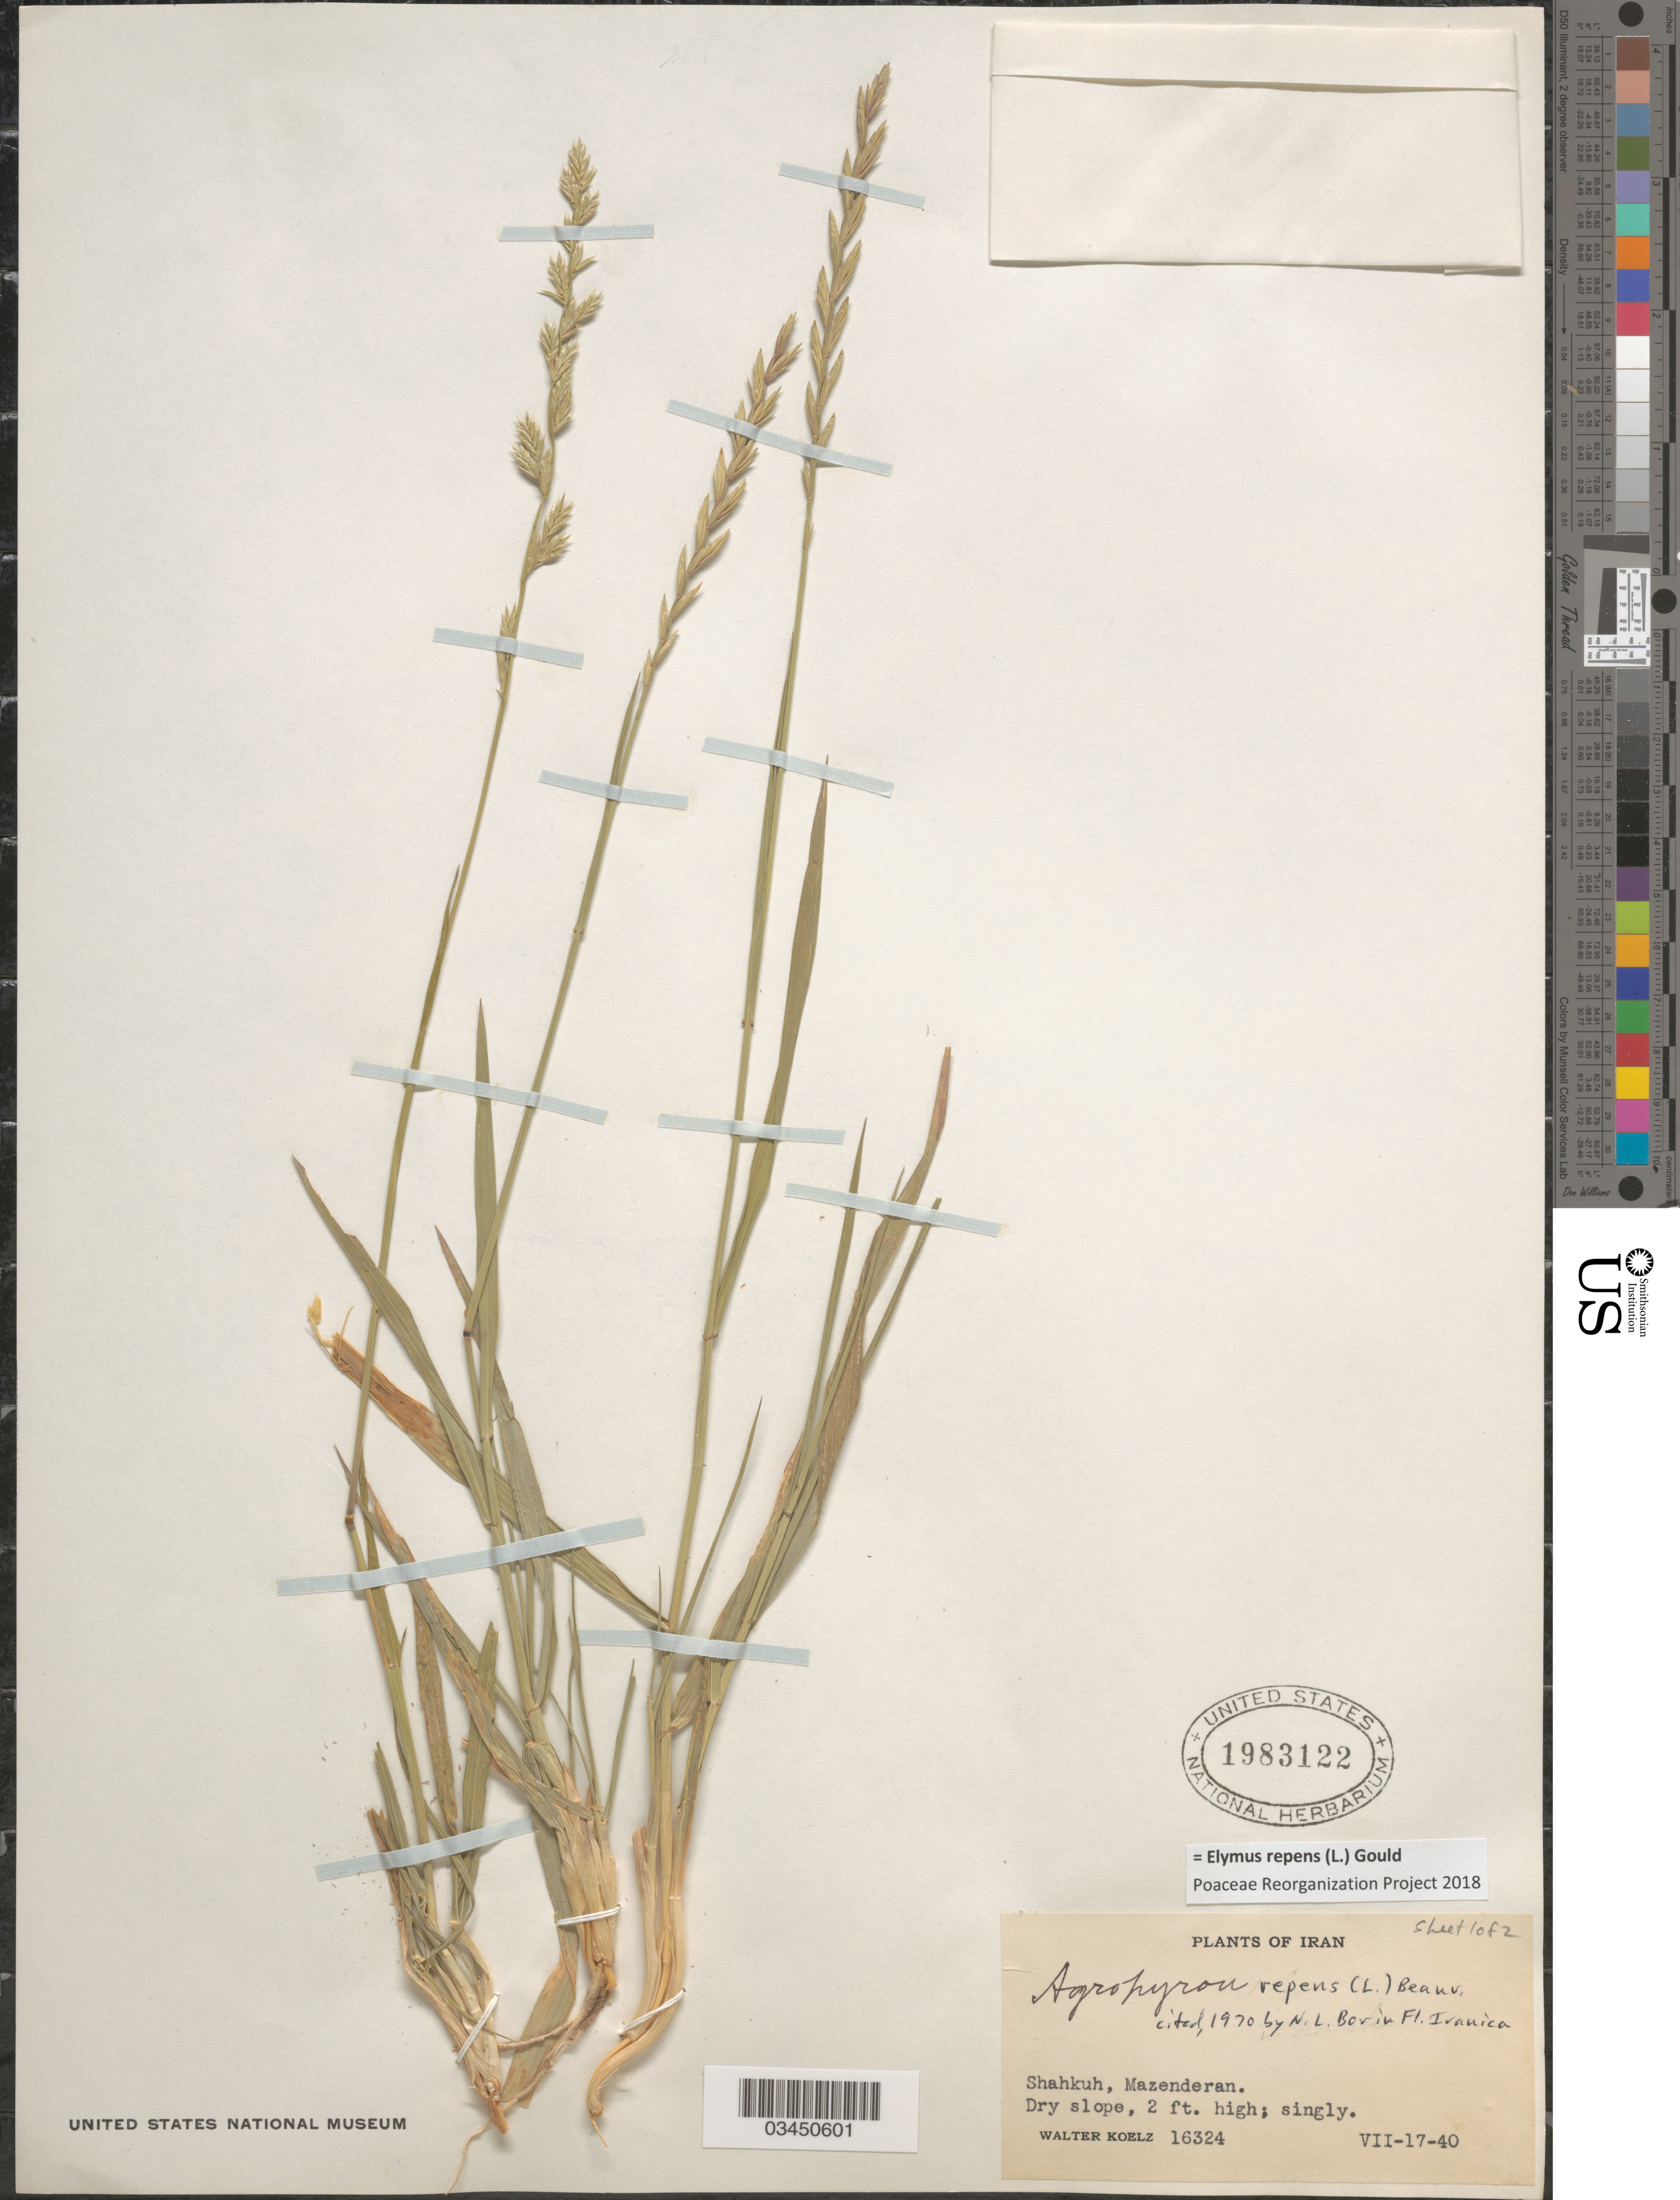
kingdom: Plantae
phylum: Tracheophyta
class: Liliopsida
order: Poales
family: Poaceae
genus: Elymus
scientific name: Elymus repens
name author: (L.) Gould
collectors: W. N. Koelz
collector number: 16324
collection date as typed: Transcribed d/m/y: 17/7/40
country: Iran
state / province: Mazandaran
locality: Shahkuh, Mazenderan.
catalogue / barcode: US 1983122